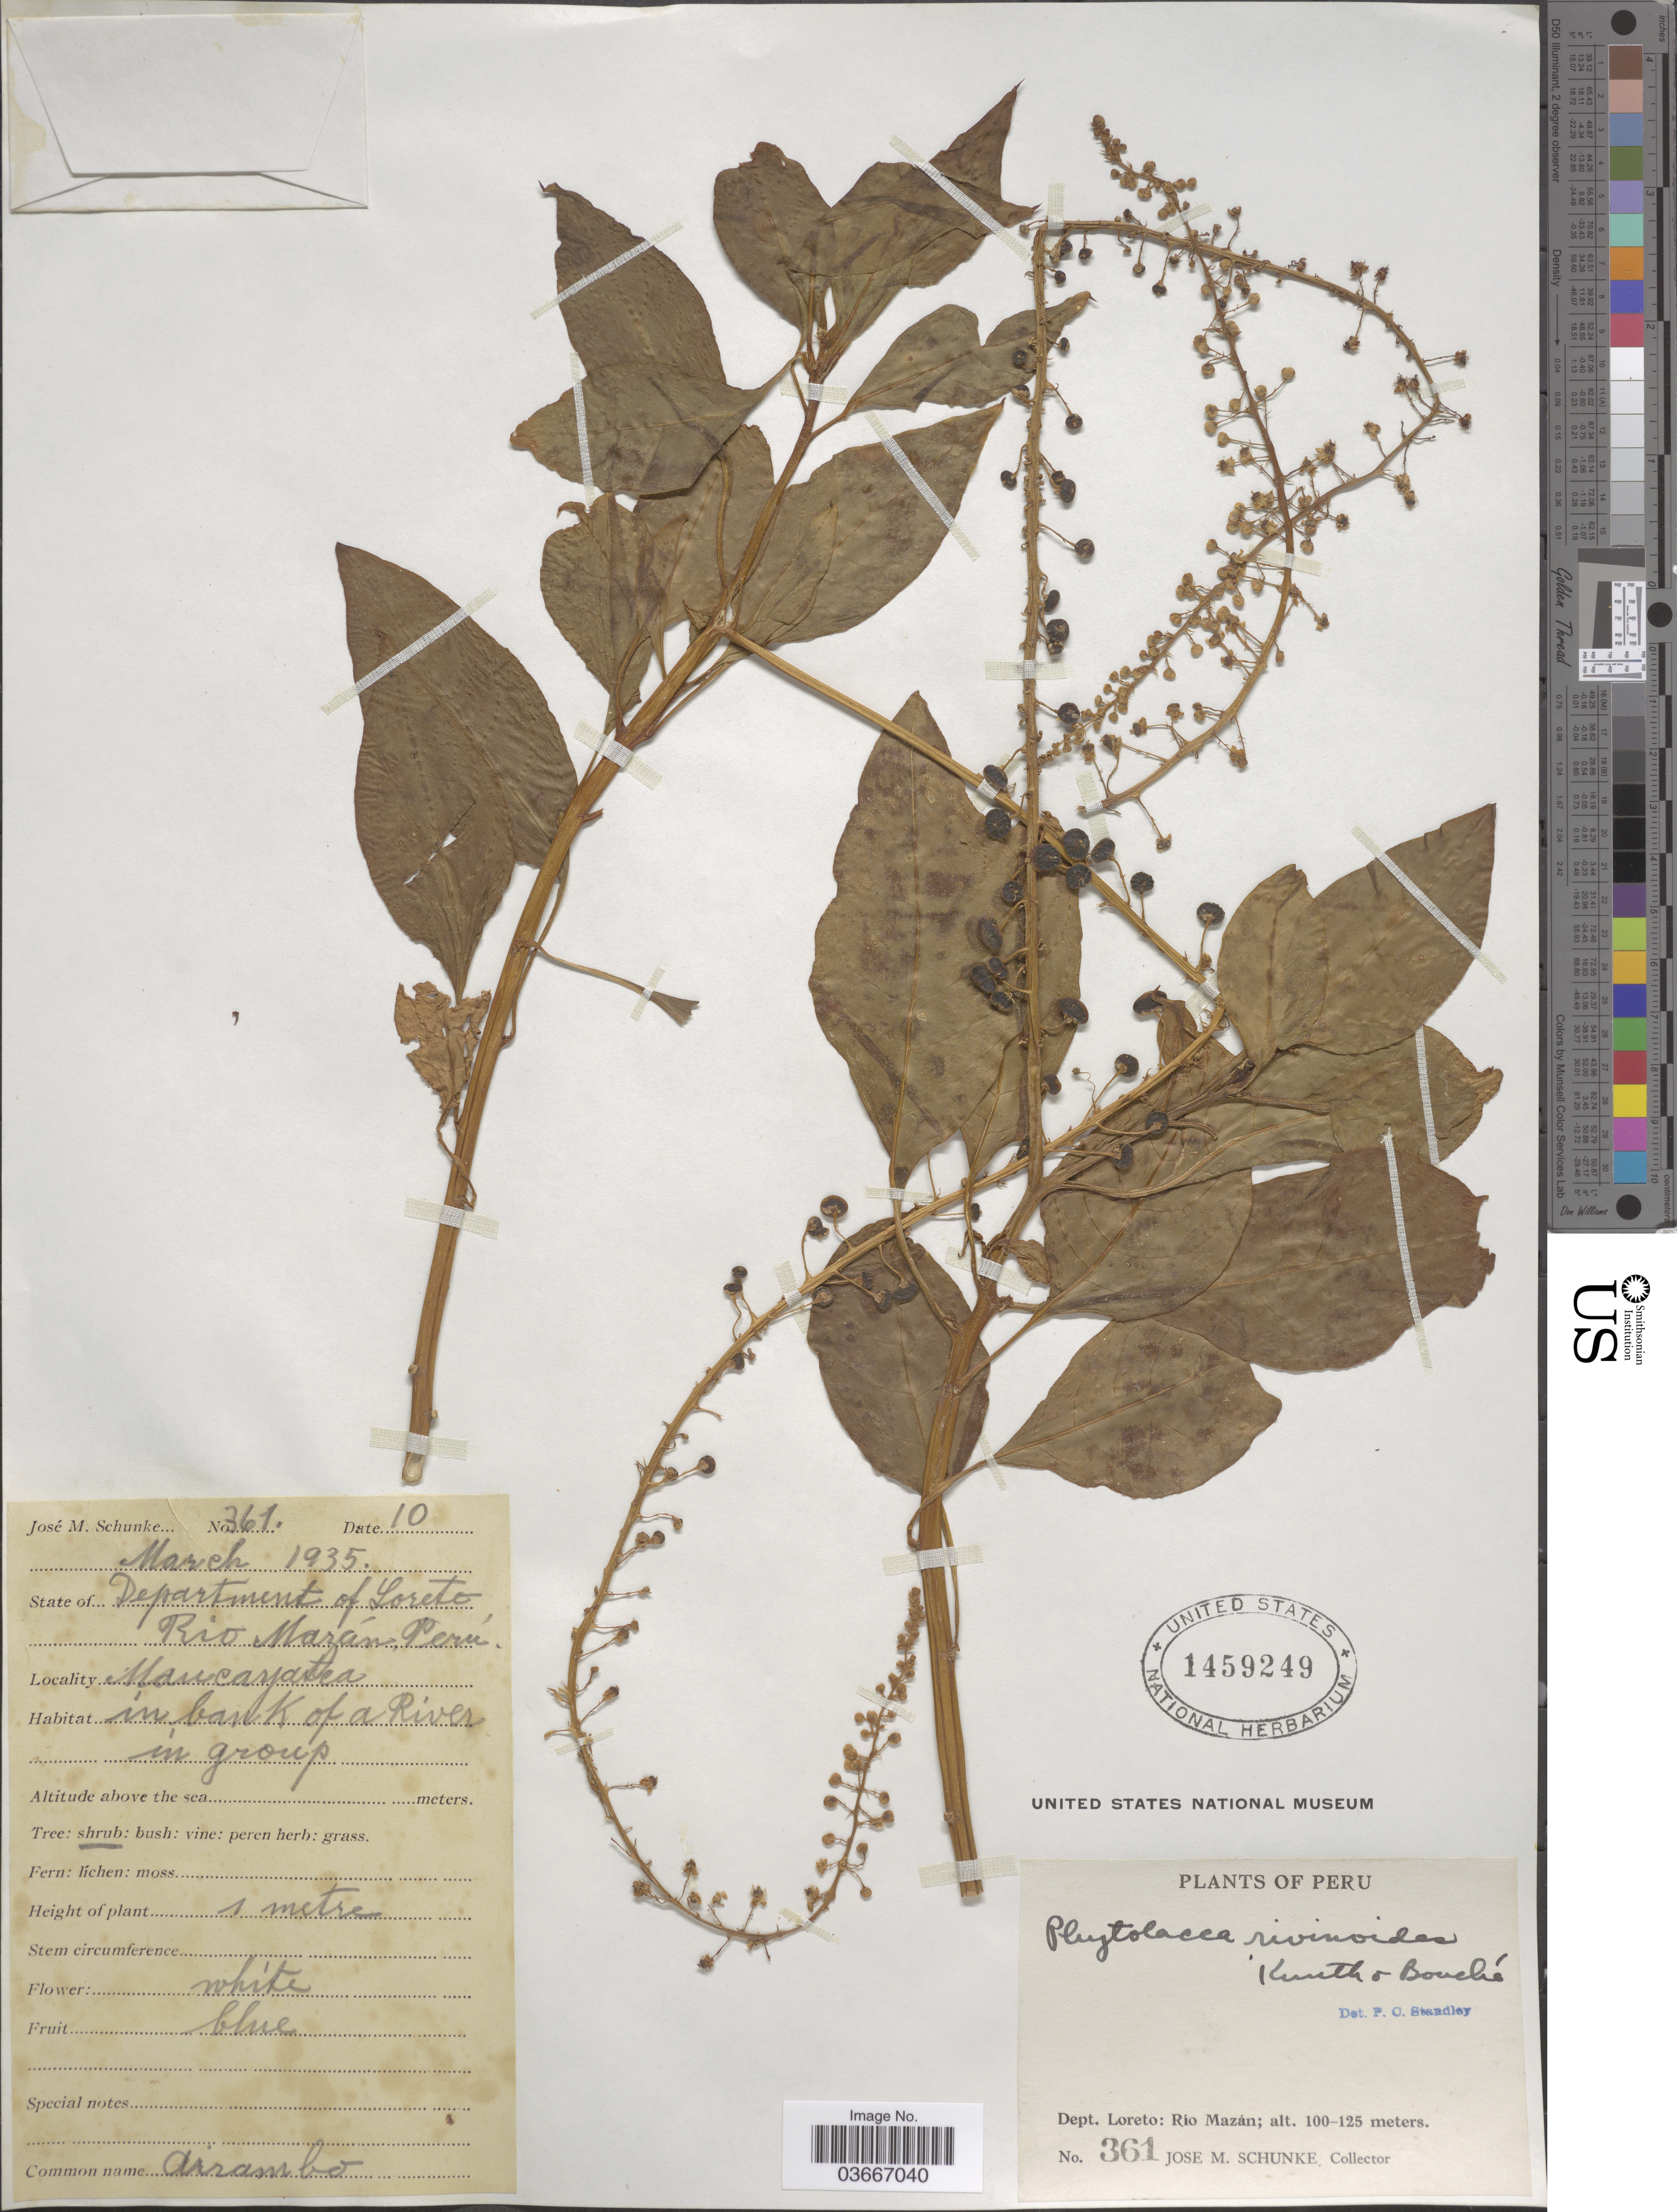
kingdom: Plantae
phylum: Tracheophyta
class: Magnoliopsida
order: Caryophyllales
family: Phytolaccaceae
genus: Phytolacca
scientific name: Phytolacca rivinoides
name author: Kunth & C.D. Bouché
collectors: J. M. Schunke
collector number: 361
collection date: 1935-03-10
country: Peru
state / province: Loreto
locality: Department of Loreto. Rio Mazán.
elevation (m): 100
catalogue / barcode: US 1459249